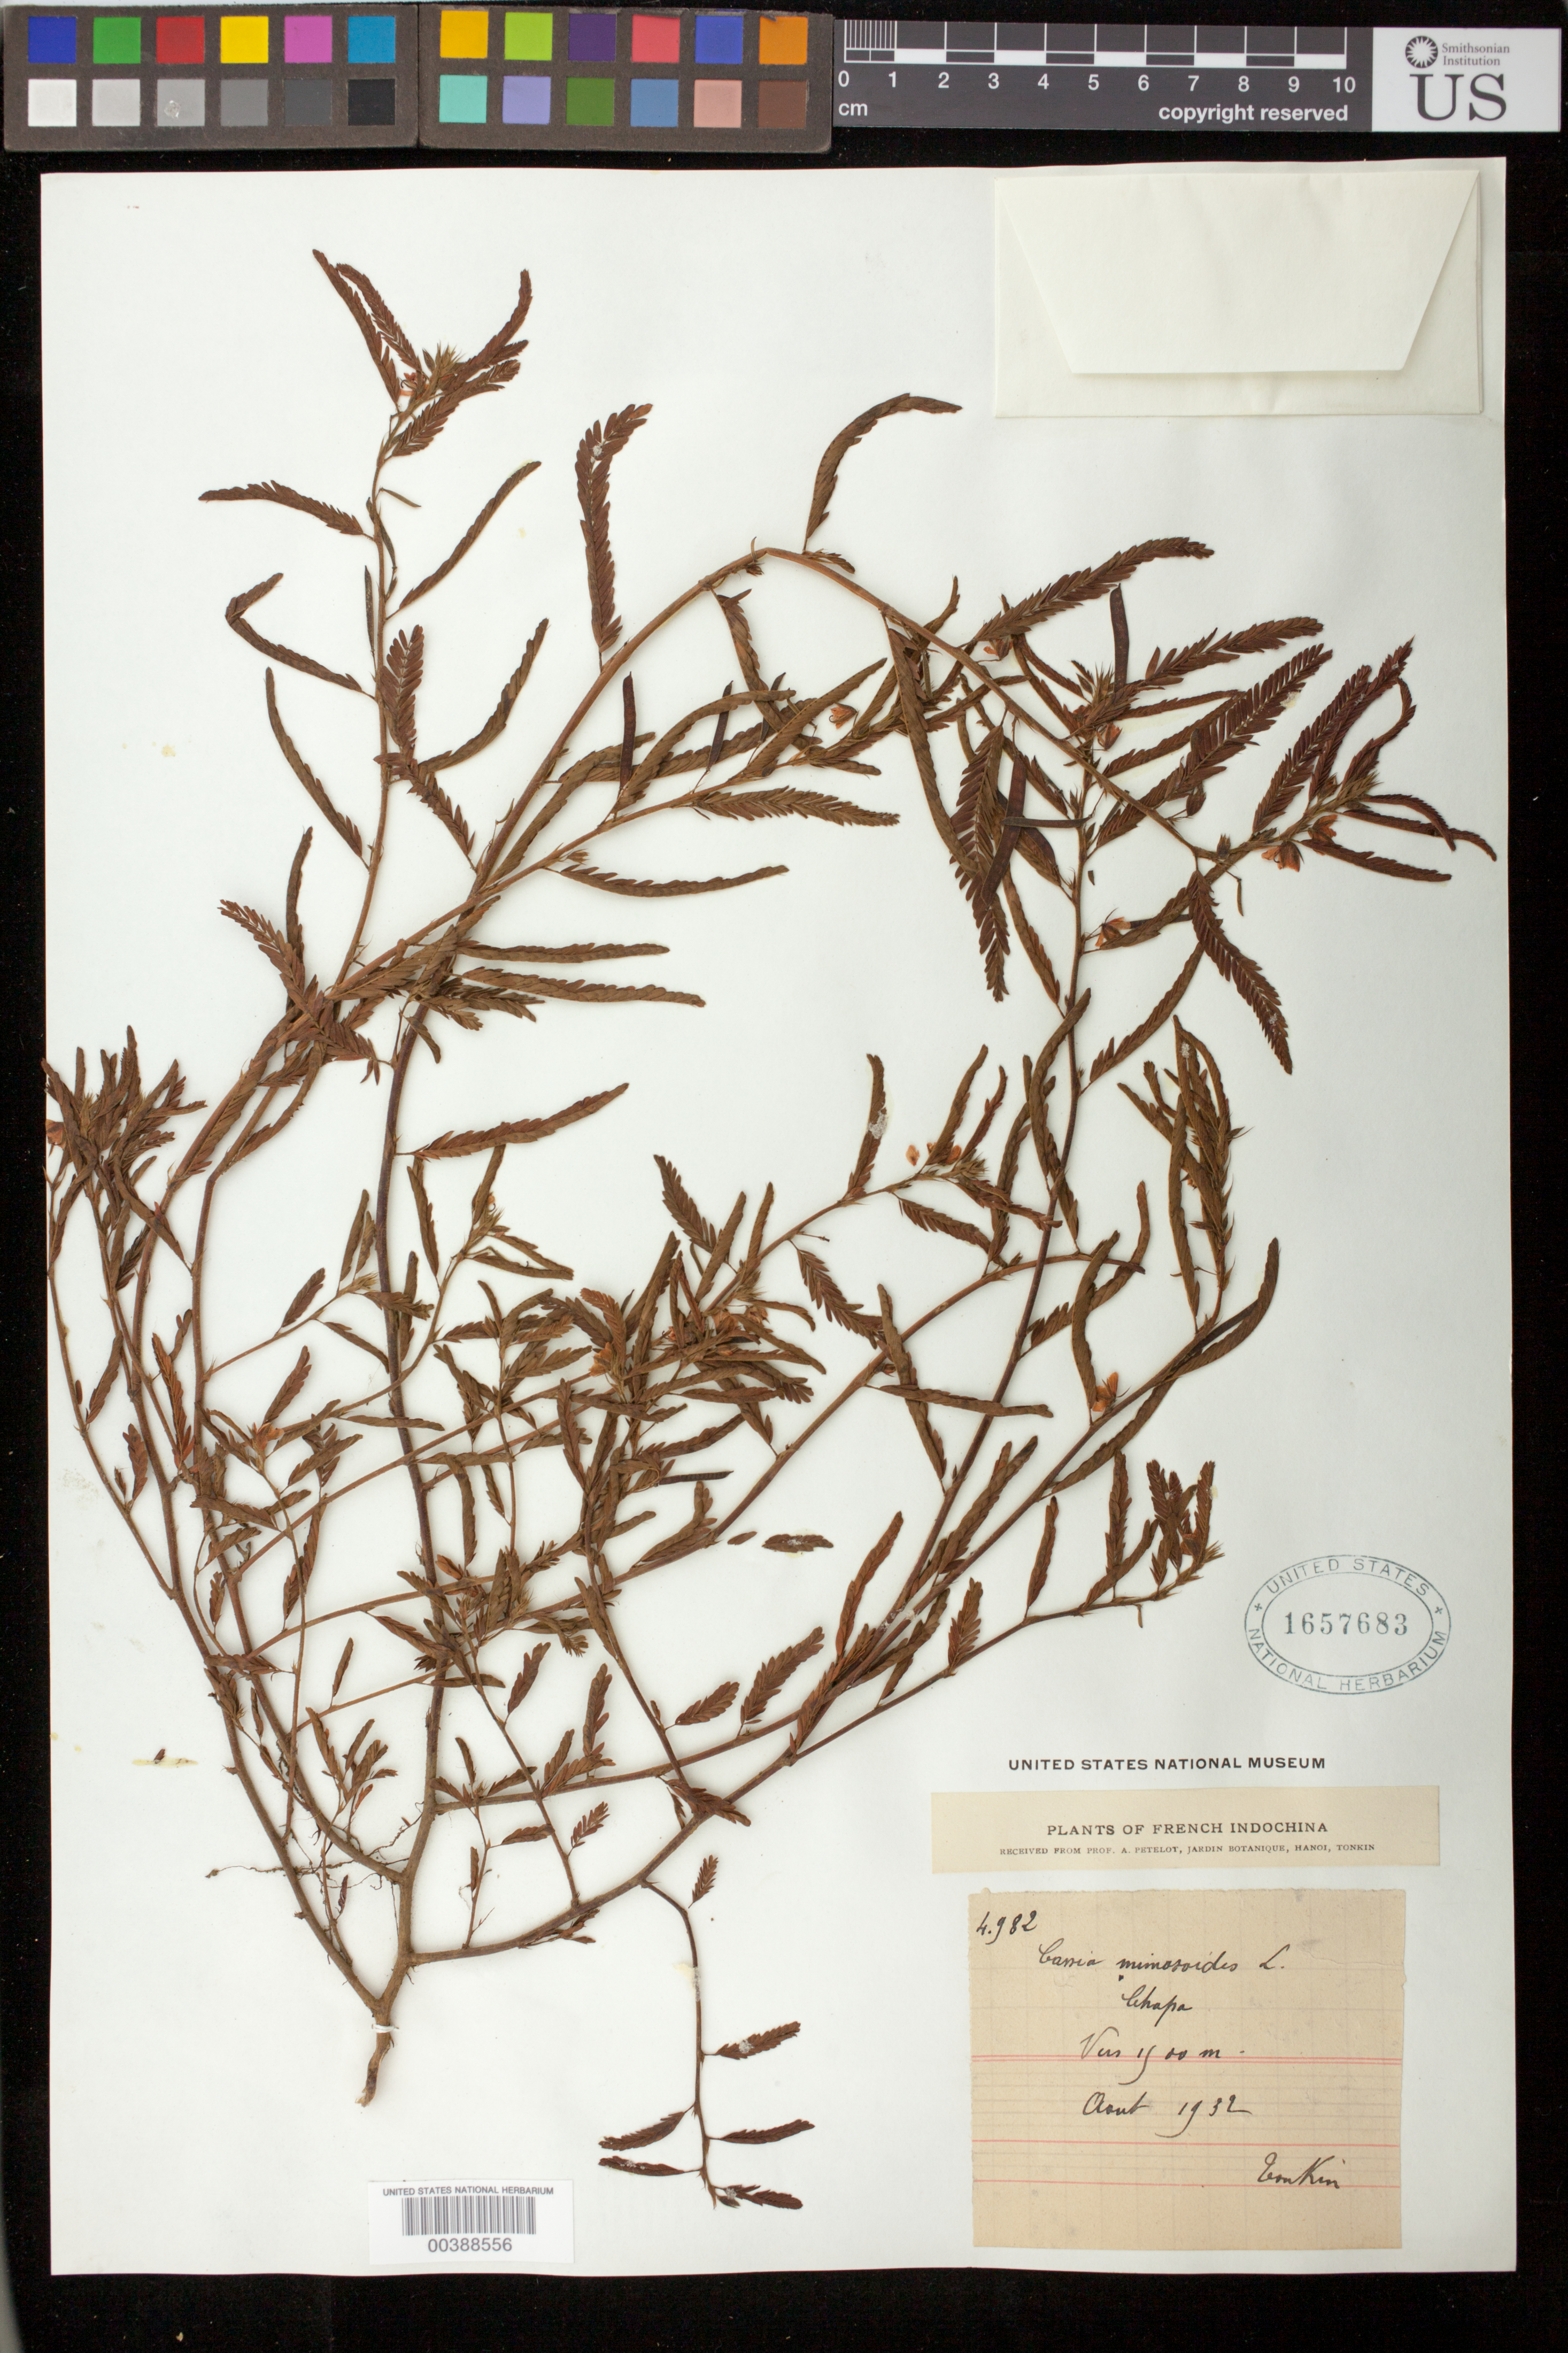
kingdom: Plantae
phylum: Tracheophyta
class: Magnoliopsida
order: Fabales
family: Fabaceae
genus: Chamaecrista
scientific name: Chamaecrista mimosoides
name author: (L.) Greene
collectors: -. Kim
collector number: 4982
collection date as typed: Aug 1932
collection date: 1932-08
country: Vietnam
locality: Ven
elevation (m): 1500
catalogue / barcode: US 1657683